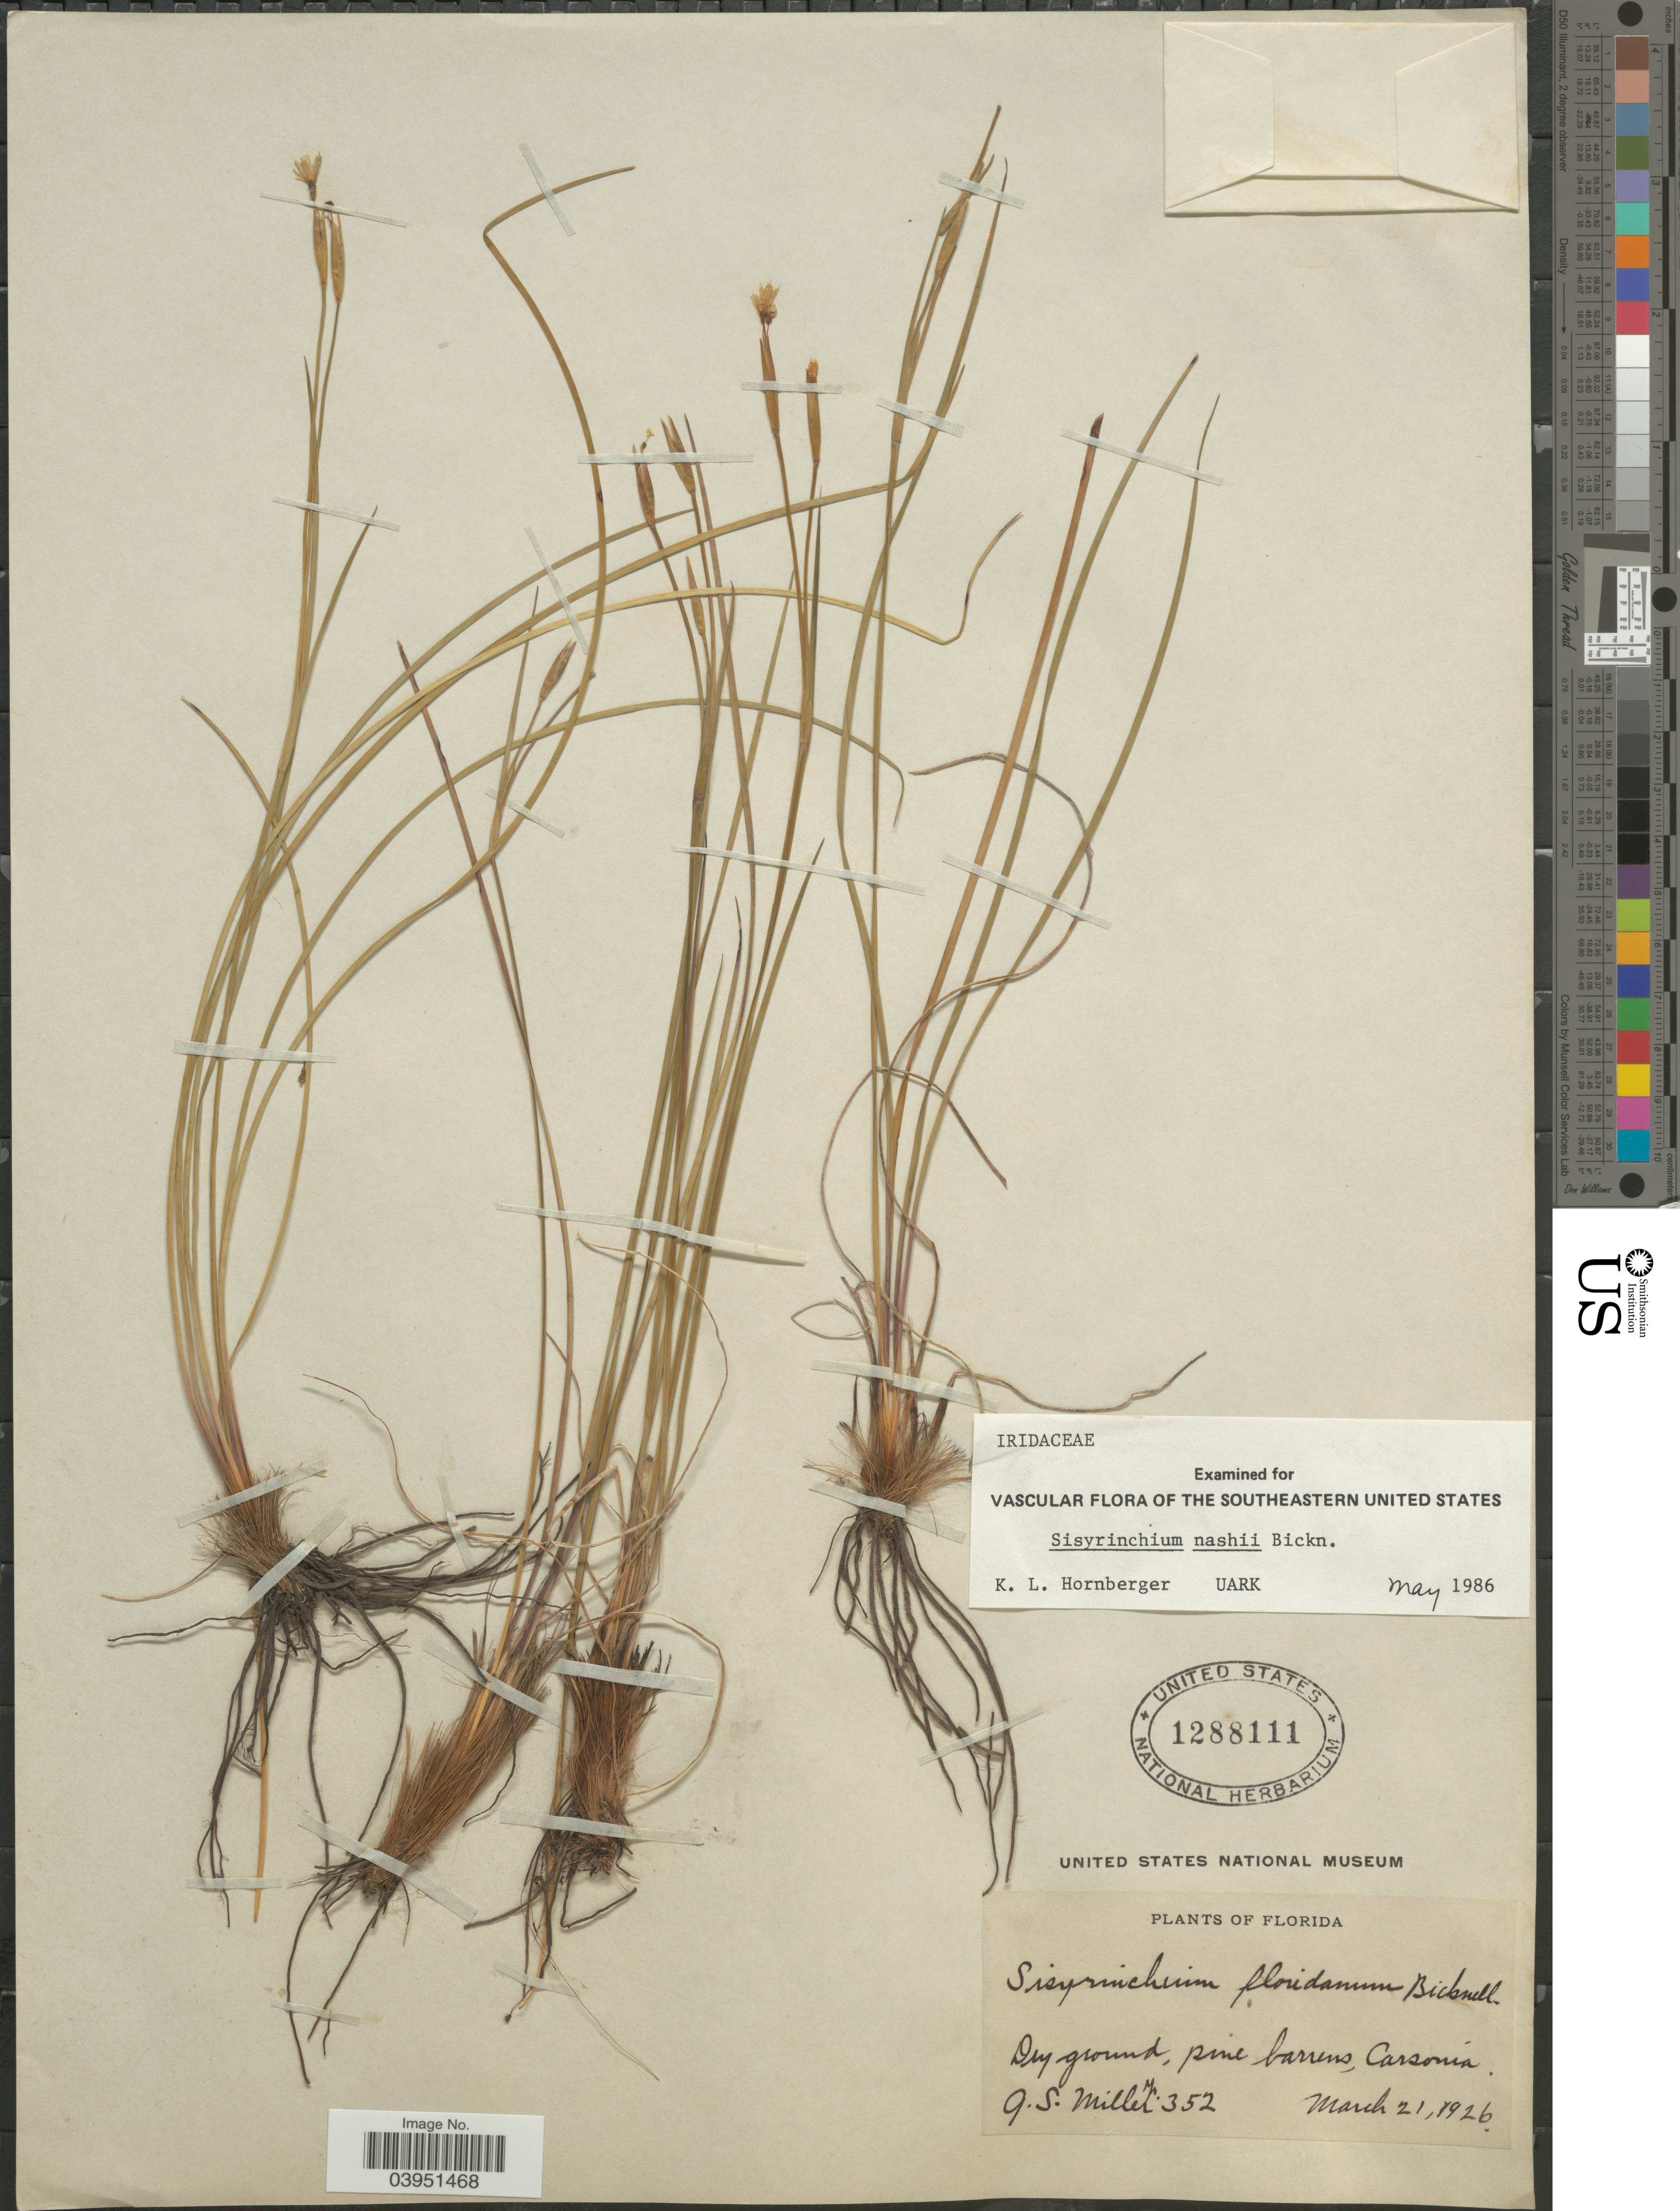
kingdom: Plantae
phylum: Tracheophyta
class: Liliopsida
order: Asparagales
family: Iridaceae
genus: Sisyrinchium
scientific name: Sisyrinchium nashii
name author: E.P. Bicknell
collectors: G. S. Miller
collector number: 352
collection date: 1926-03-21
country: United States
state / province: Florida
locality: Dry ground, pine barrens, Carsonia.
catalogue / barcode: US 1288111